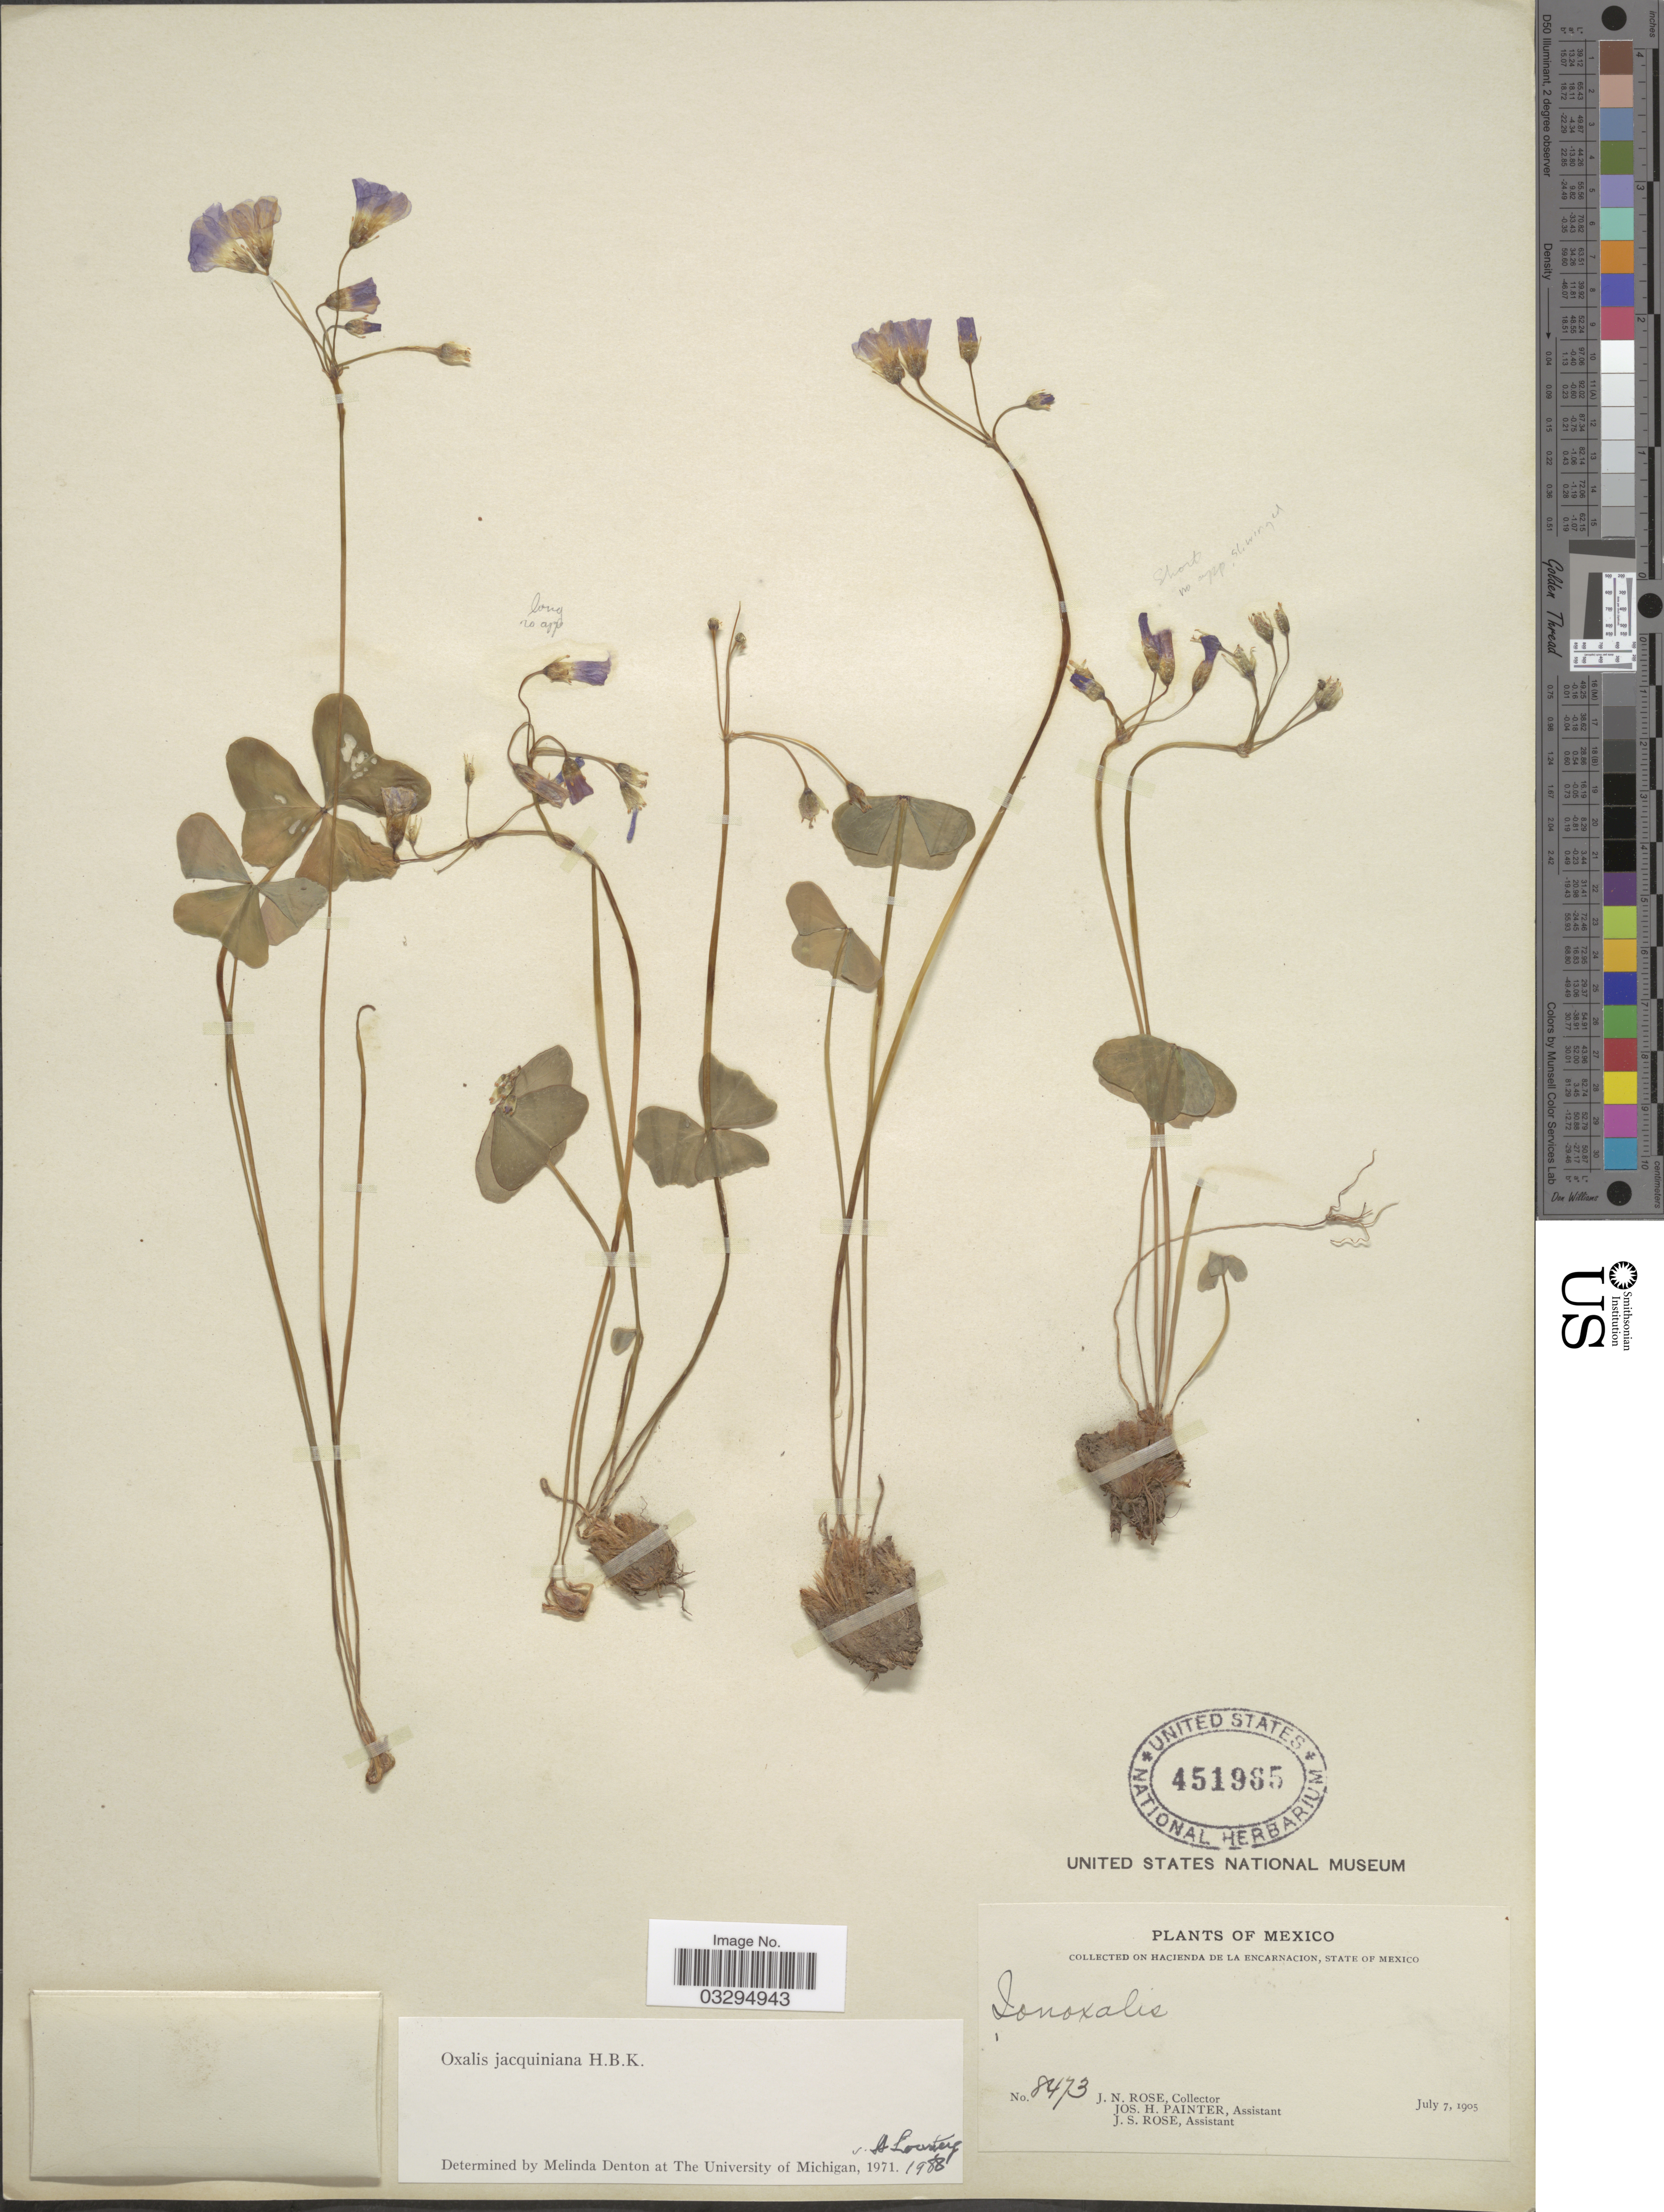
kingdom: Plantae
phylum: Tracheophyta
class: Magnoliopsida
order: Oxalidales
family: Oxalidaceae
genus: Oxalis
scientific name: Oxalis jacquiniana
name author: Kunth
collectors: J. N. Rose, J. H. Painter & J. S. Rose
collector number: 8473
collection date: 1905-07-07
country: Mexico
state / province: México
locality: On Hacienda de La Encarnacion.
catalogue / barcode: US 451965